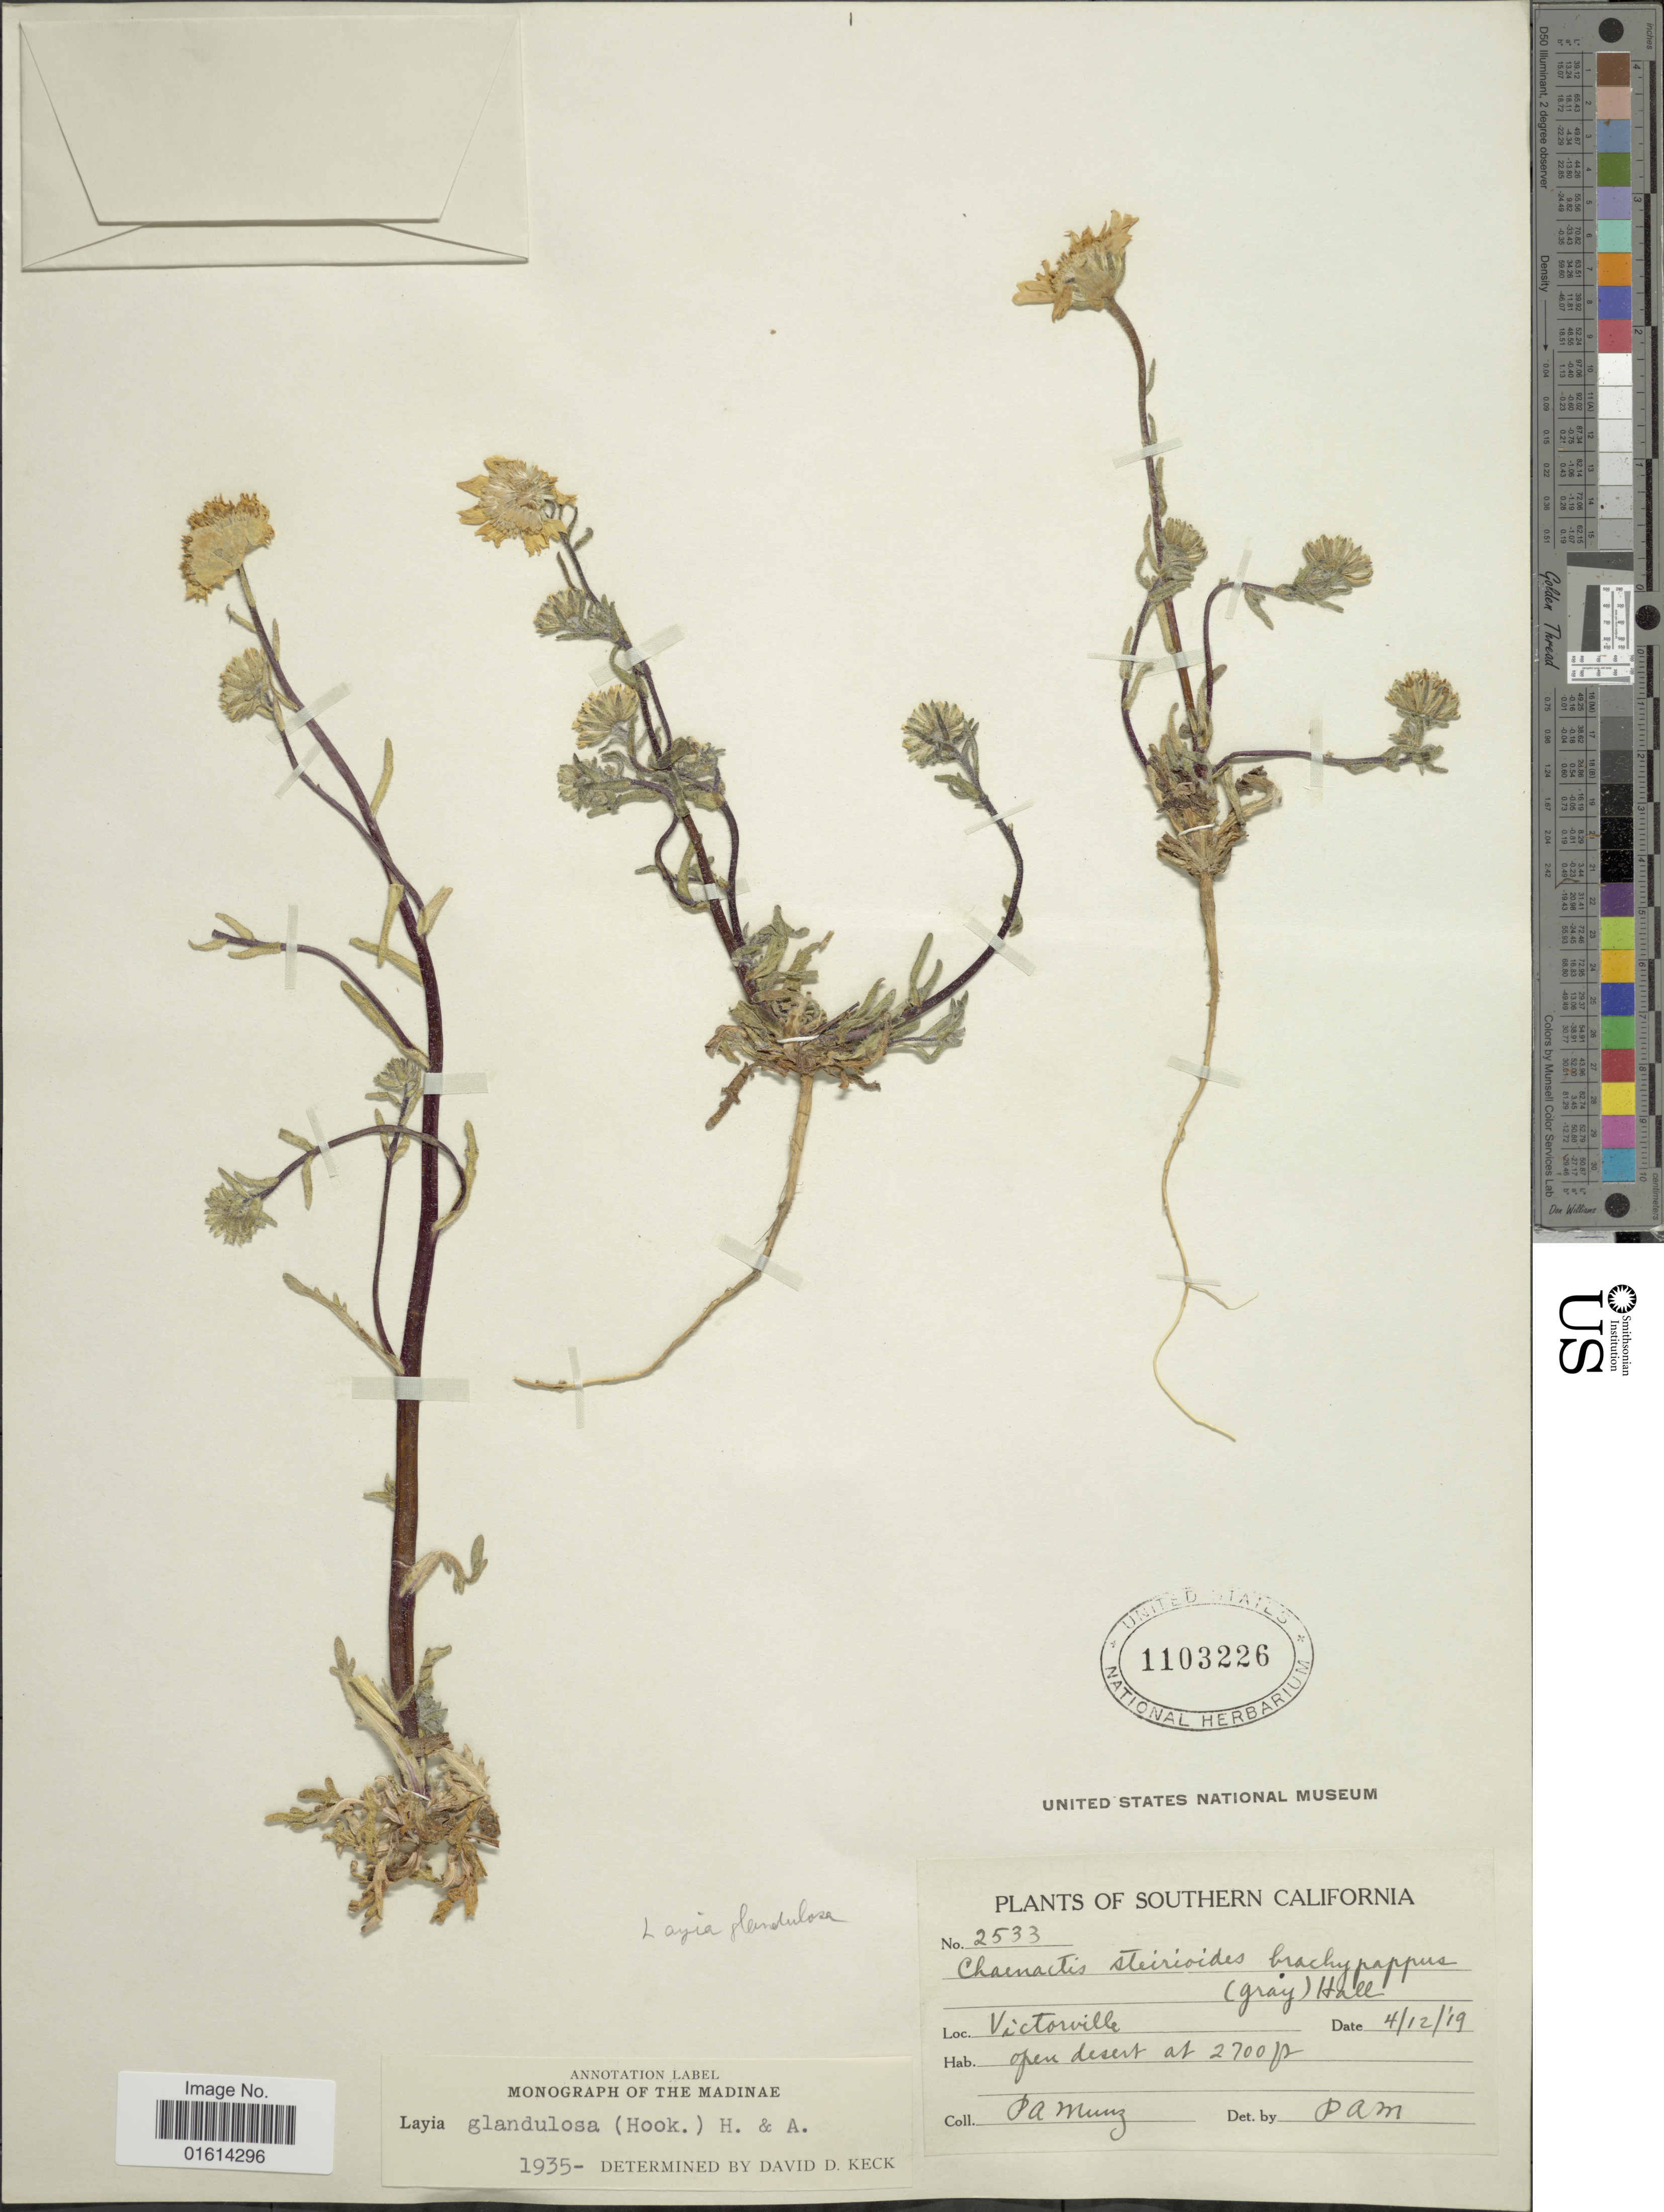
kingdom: Plantae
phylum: Tracheophyta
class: Magnoliopsida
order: Asterales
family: Asteraceae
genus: Layia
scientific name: Layia glandulosa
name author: Hook. & Arn.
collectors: P. A. Munz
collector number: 2533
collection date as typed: Transcribed d/m/y: 12/4/19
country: United States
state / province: California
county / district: San Barnadino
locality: Southern California, Victorville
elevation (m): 823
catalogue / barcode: US 1103226